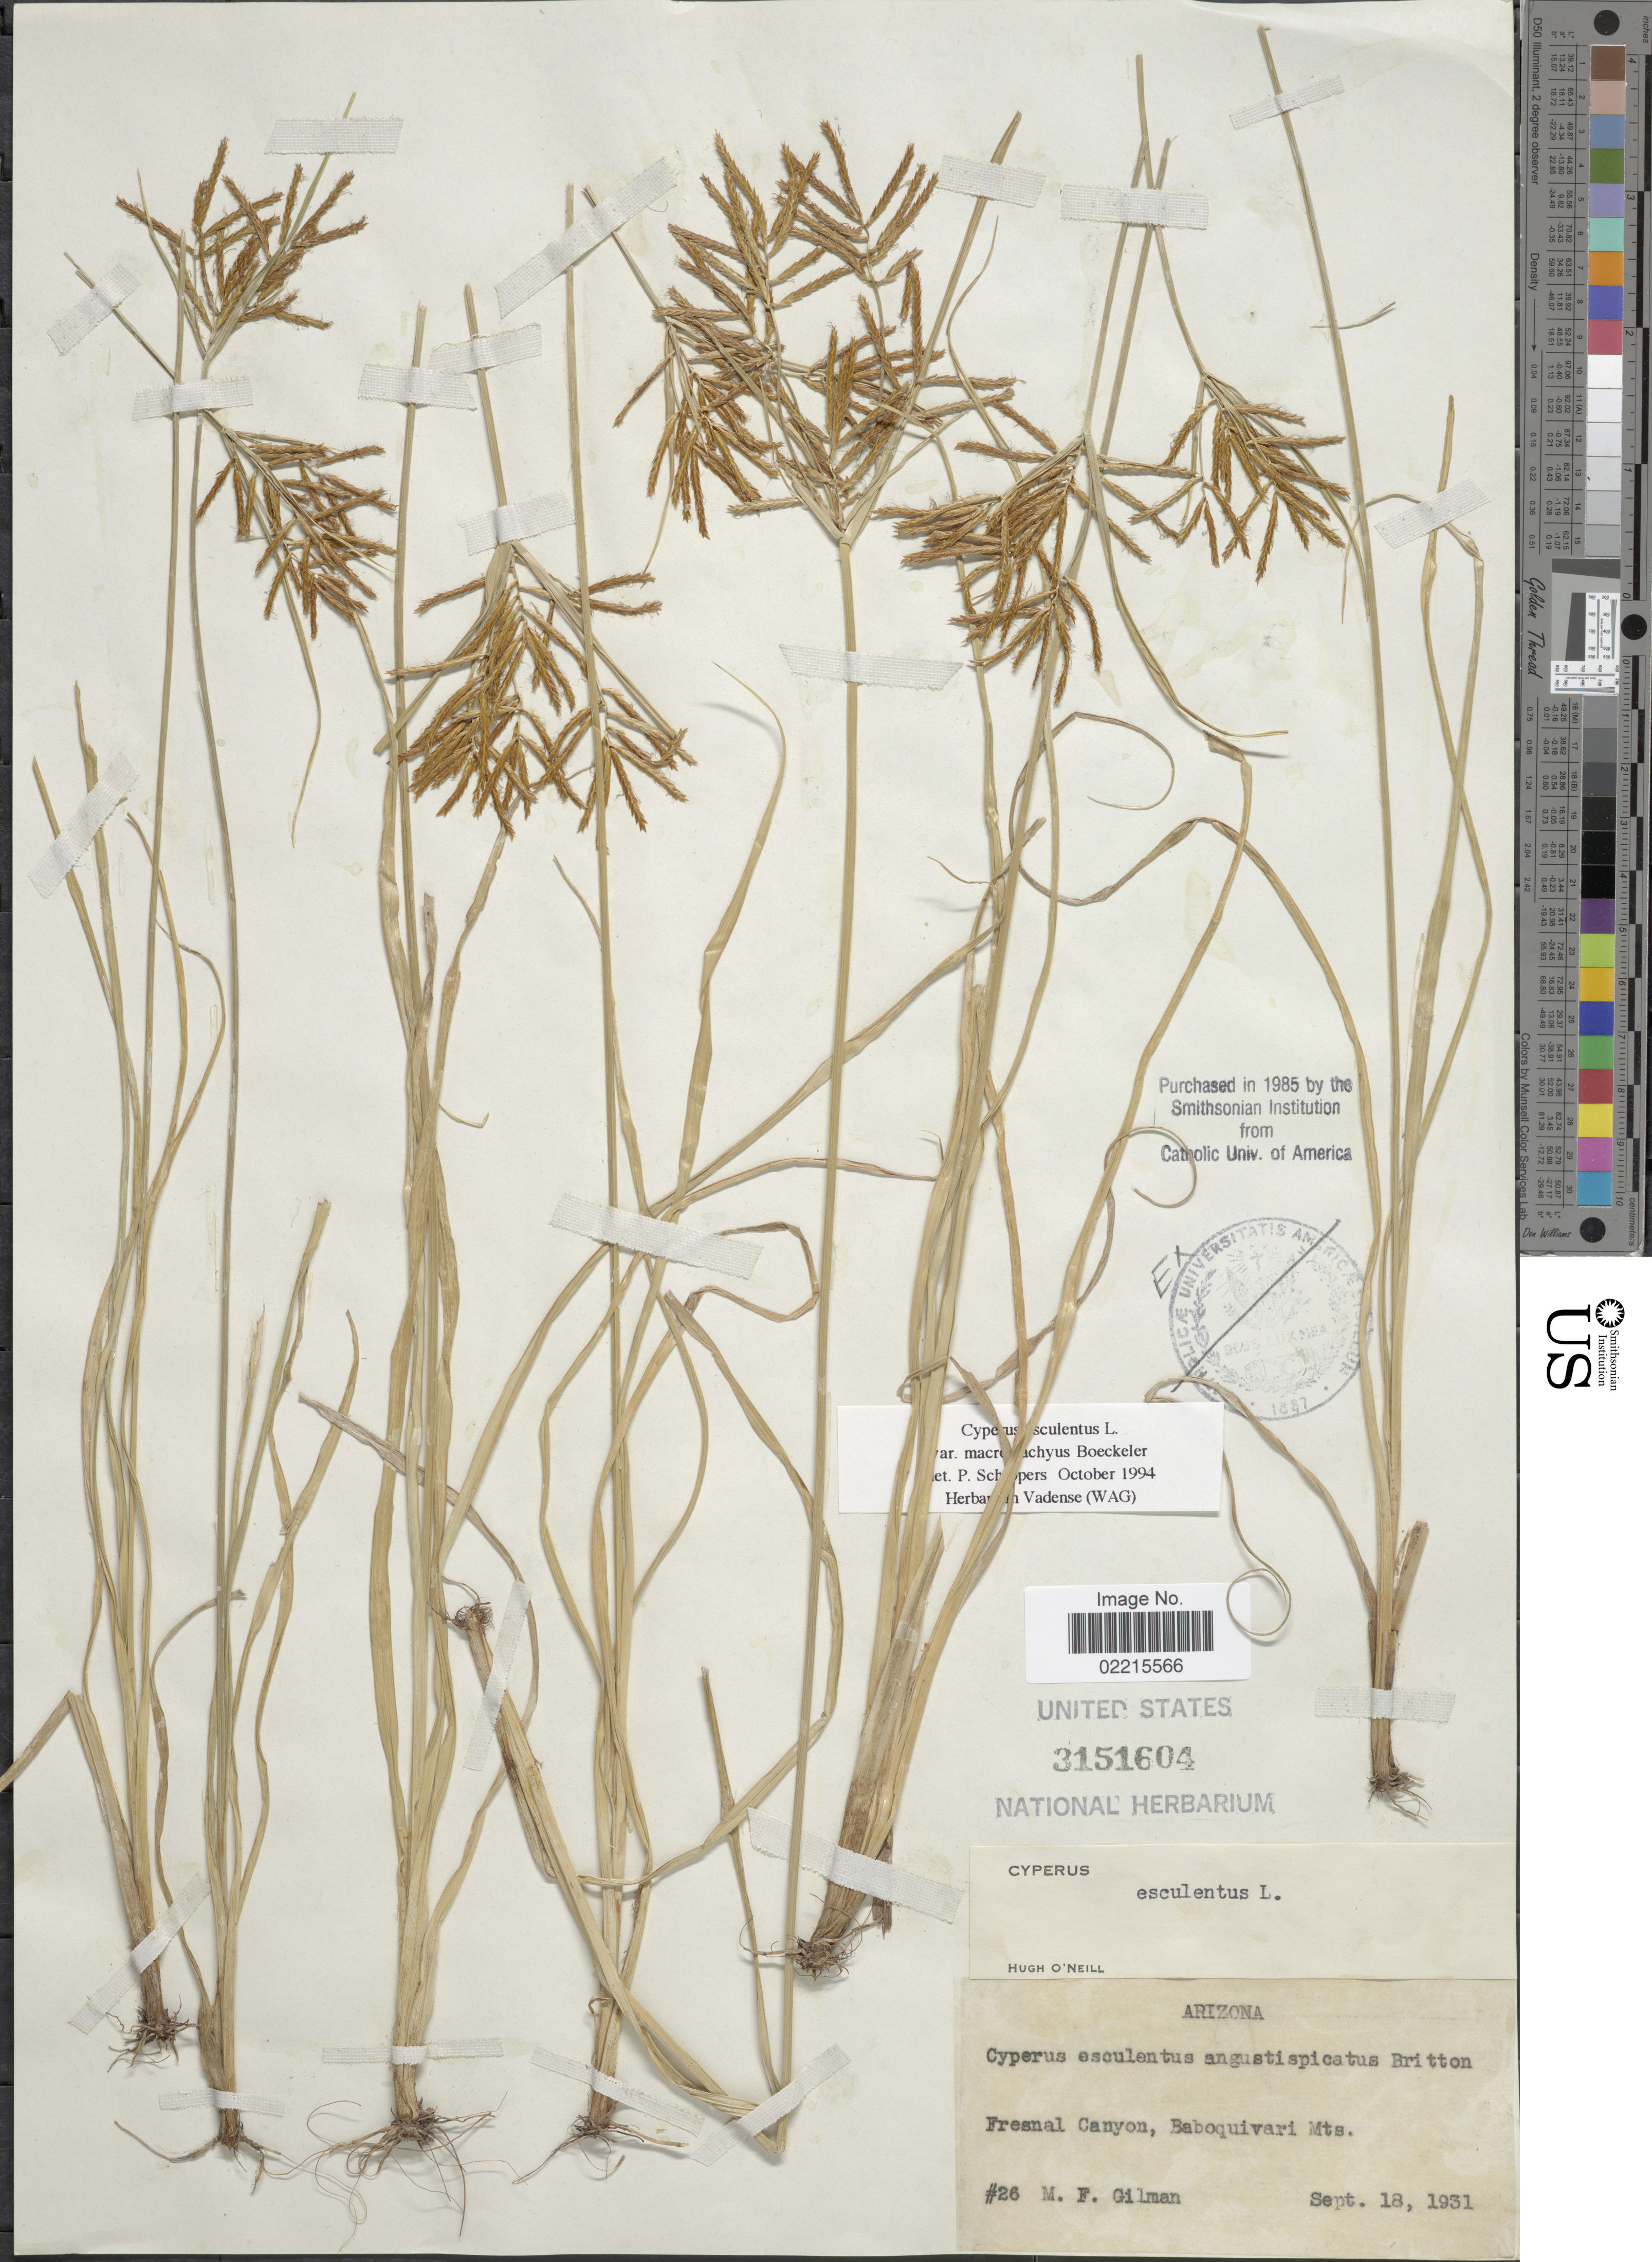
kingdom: Plantae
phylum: Tracheophyta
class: Liliopsida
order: Poales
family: Cyperaceae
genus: Cyperus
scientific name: Cyperus esculentus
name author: L.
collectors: M. F. Gilman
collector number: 26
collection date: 1931-09-18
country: United States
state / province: Arizona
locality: Fresnal Canyon, Baboquivari Mts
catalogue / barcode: US 3151604